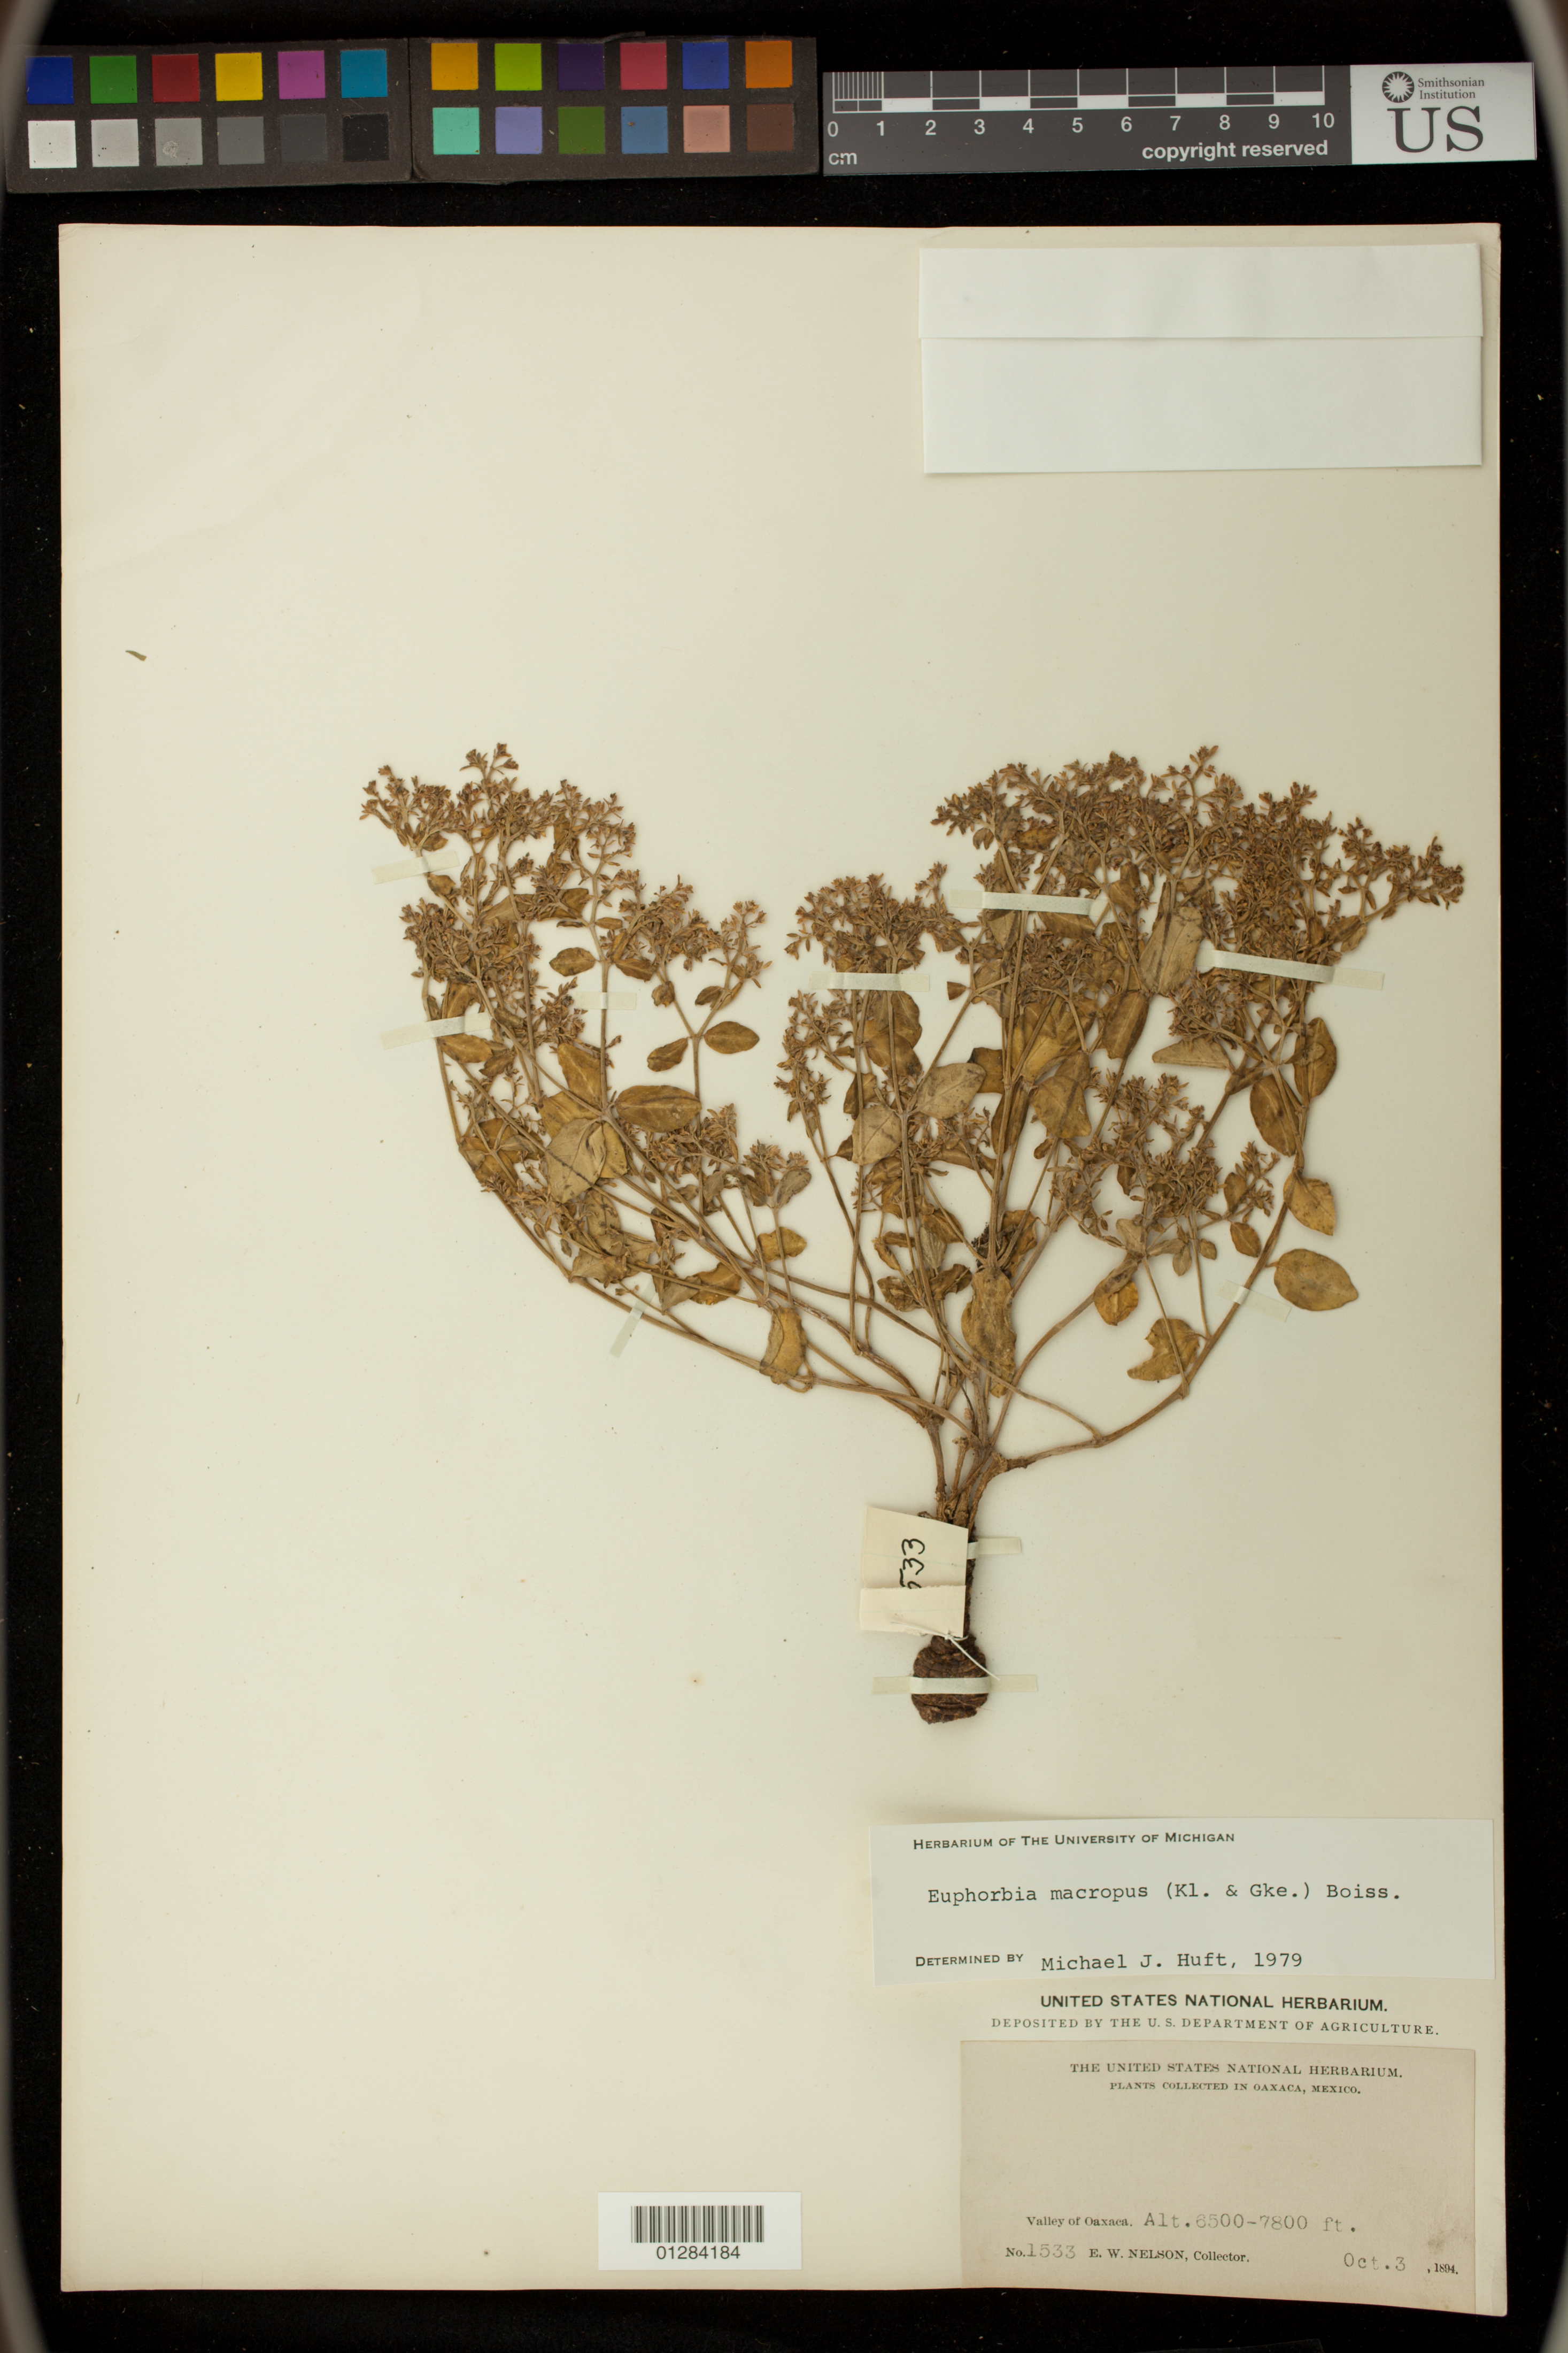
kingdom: Plantae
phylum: Tracheophyta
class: Magnoliopsida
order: Malpighiales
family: Euphorbiaceae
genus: Euphorbia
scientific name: Euphorbia macropus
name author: (Klotzsch & Garcke) Boiss.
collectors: E. W. Nelson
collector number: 1533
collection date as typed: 03 Oct 1894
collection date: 1894-10-03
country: Mexico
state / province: Oaxaca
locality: Valley of Oaxaca.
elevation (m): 1981